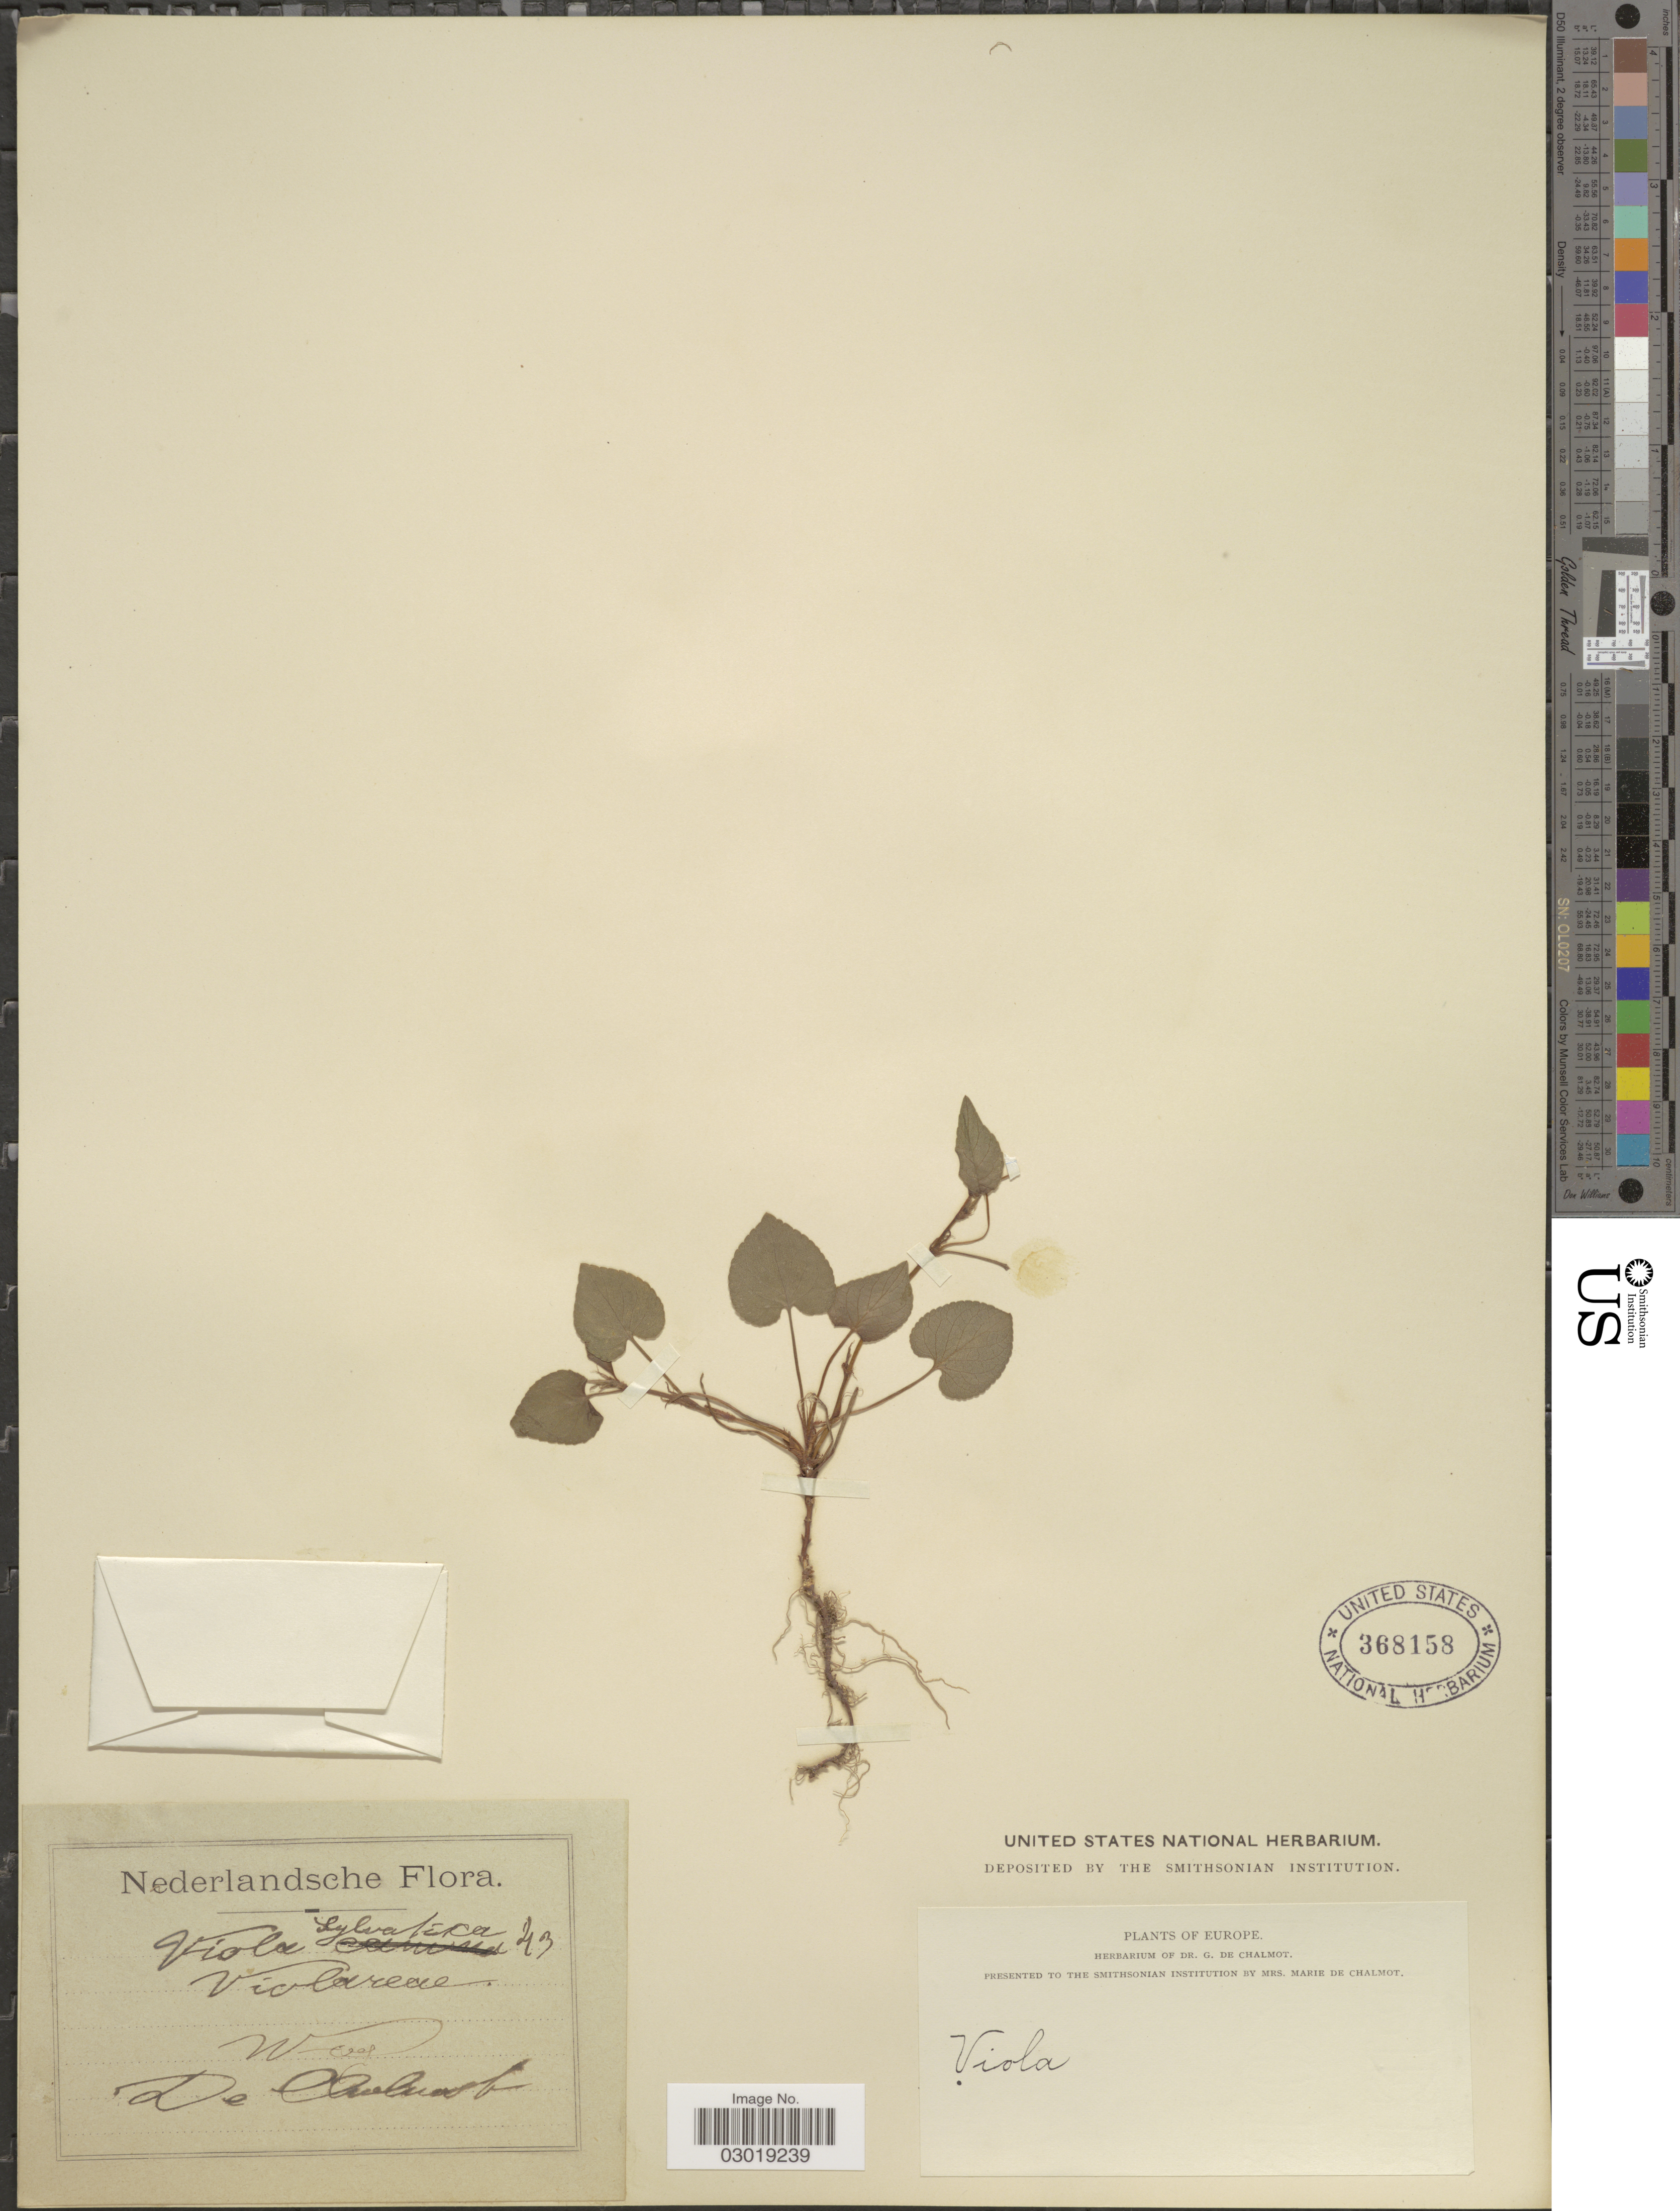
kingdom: Plantae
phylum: Tracheophyta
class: Magnoliopsida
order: Malpighiales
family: Violaceae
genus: Viola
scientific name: Viola sylvatica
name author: Fr.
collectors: G. de Chalmot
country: Netherlands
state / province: Gelderland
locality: Wag.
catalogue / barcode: US 368158